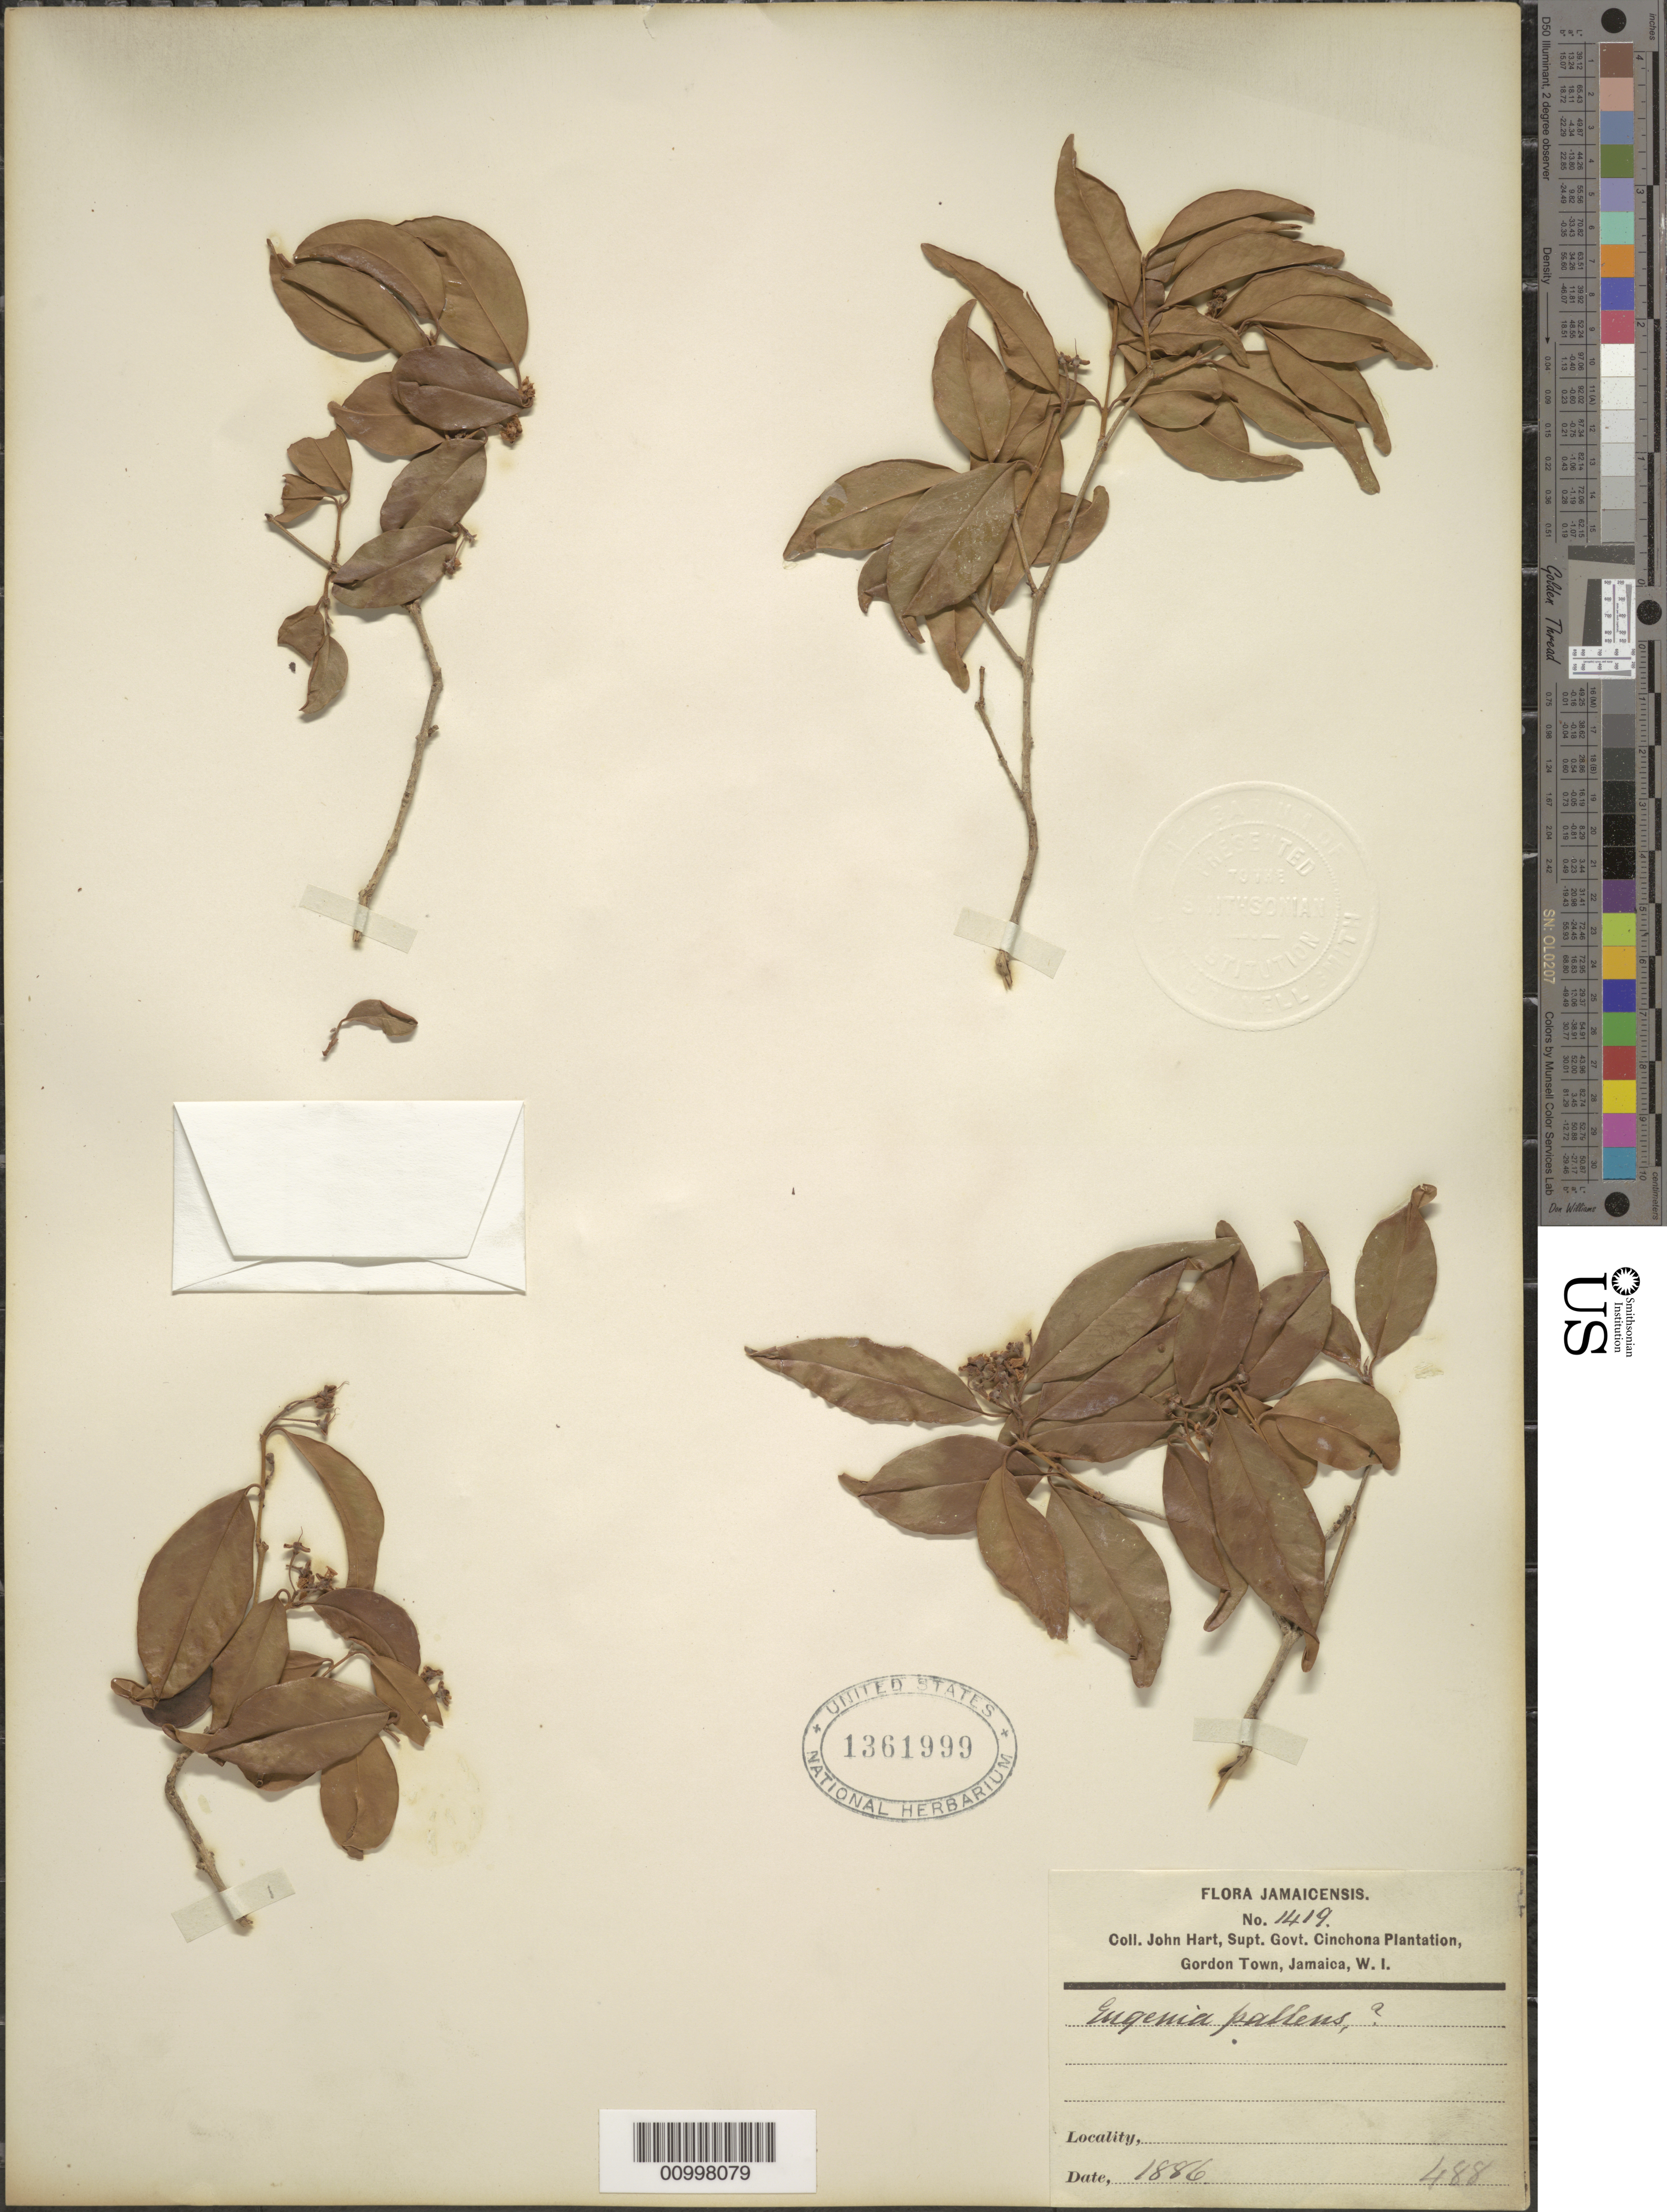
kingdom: Plantae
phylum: Tracheophyta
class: Magnoliopsida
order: Myrtales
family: Myrtaceae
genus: Eugenia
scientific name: Eugenia sp.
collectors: J. Hart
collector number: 1419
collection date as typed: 1886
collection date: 1886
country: Jamaica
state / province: Saint Andrew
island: Jamaica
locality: Govt. Cinchona Plantation, Gordon Town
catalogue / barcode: US 1361999